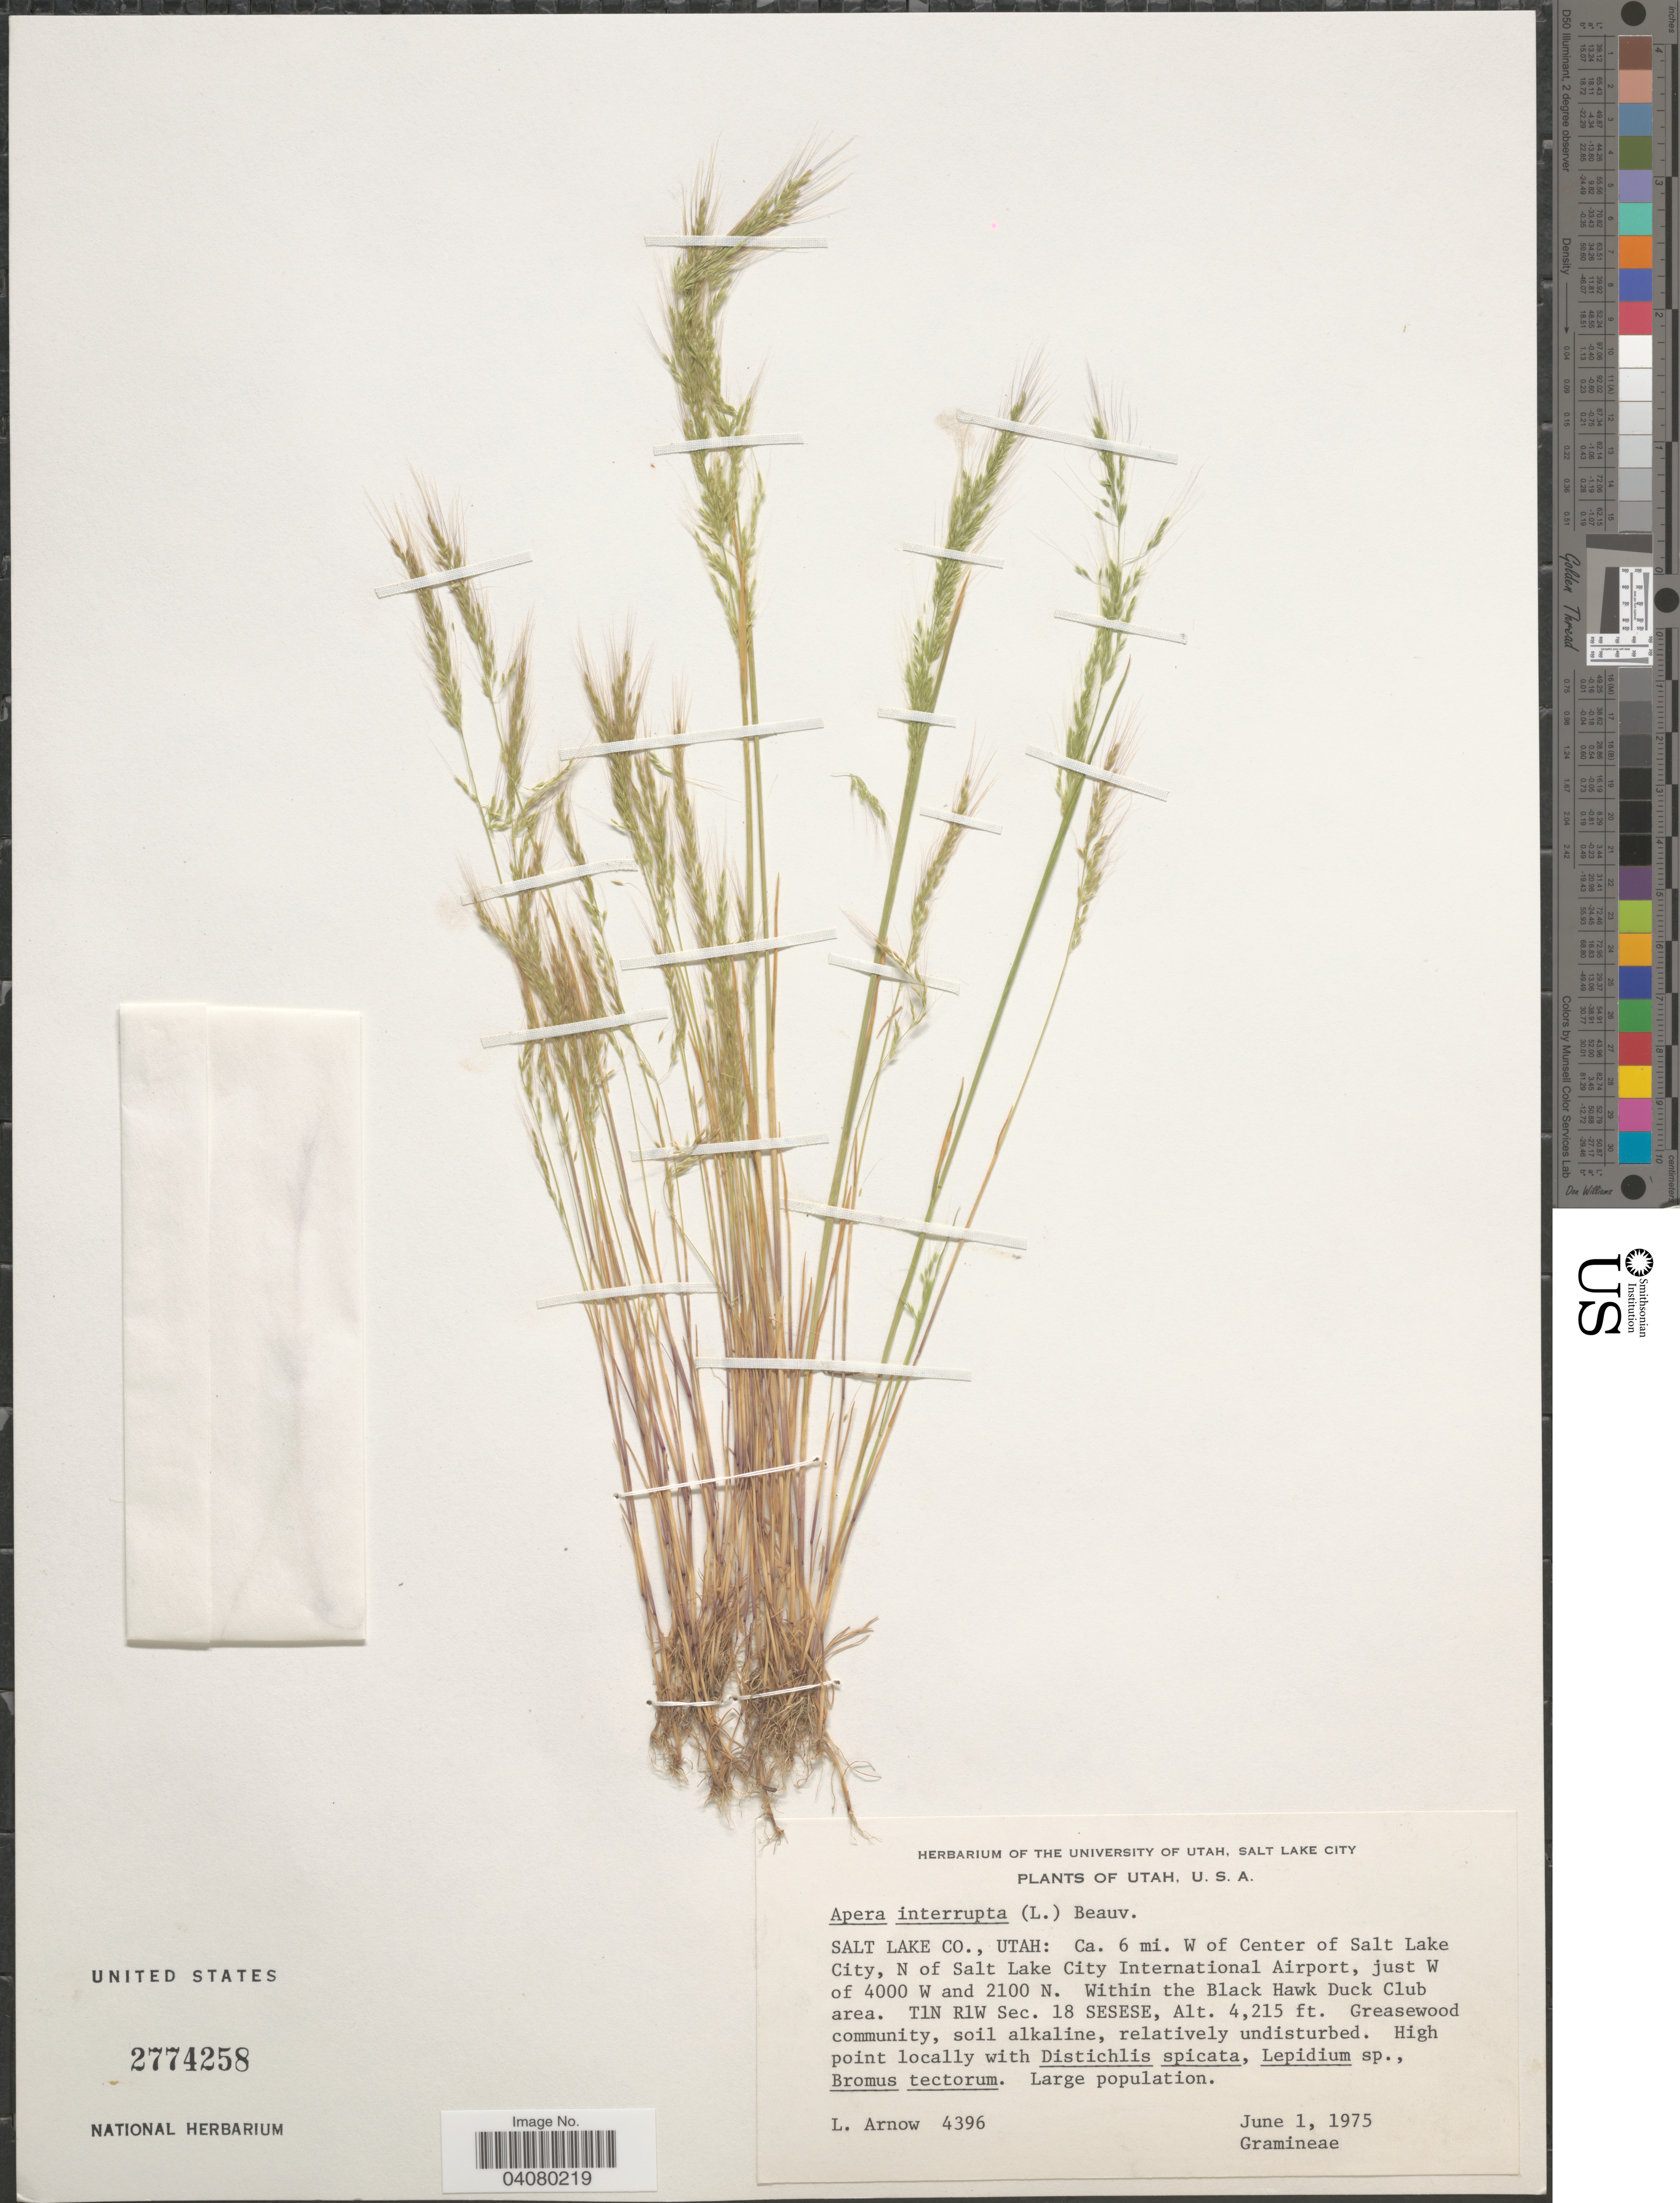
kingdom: Plantae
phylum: Tracheophyta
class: Liliopsida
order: Poales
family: Poaceae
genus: Apera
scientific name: Apera interrupta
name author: (L.) P. Beauv.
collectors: L. Arnow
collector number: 4396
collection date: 1975-06-01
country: United States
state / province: Utah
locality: Salt Lake Co.: Ca. 6 mi. W of Center of Salt Lake City, N of Salt Lake City International Airport, just W of 4000 W and 2100 N. Within the Black Hawk Duck Club area. T1N R1W Sec. 18 SESESE.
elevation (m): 1285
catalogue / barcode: US 2774258